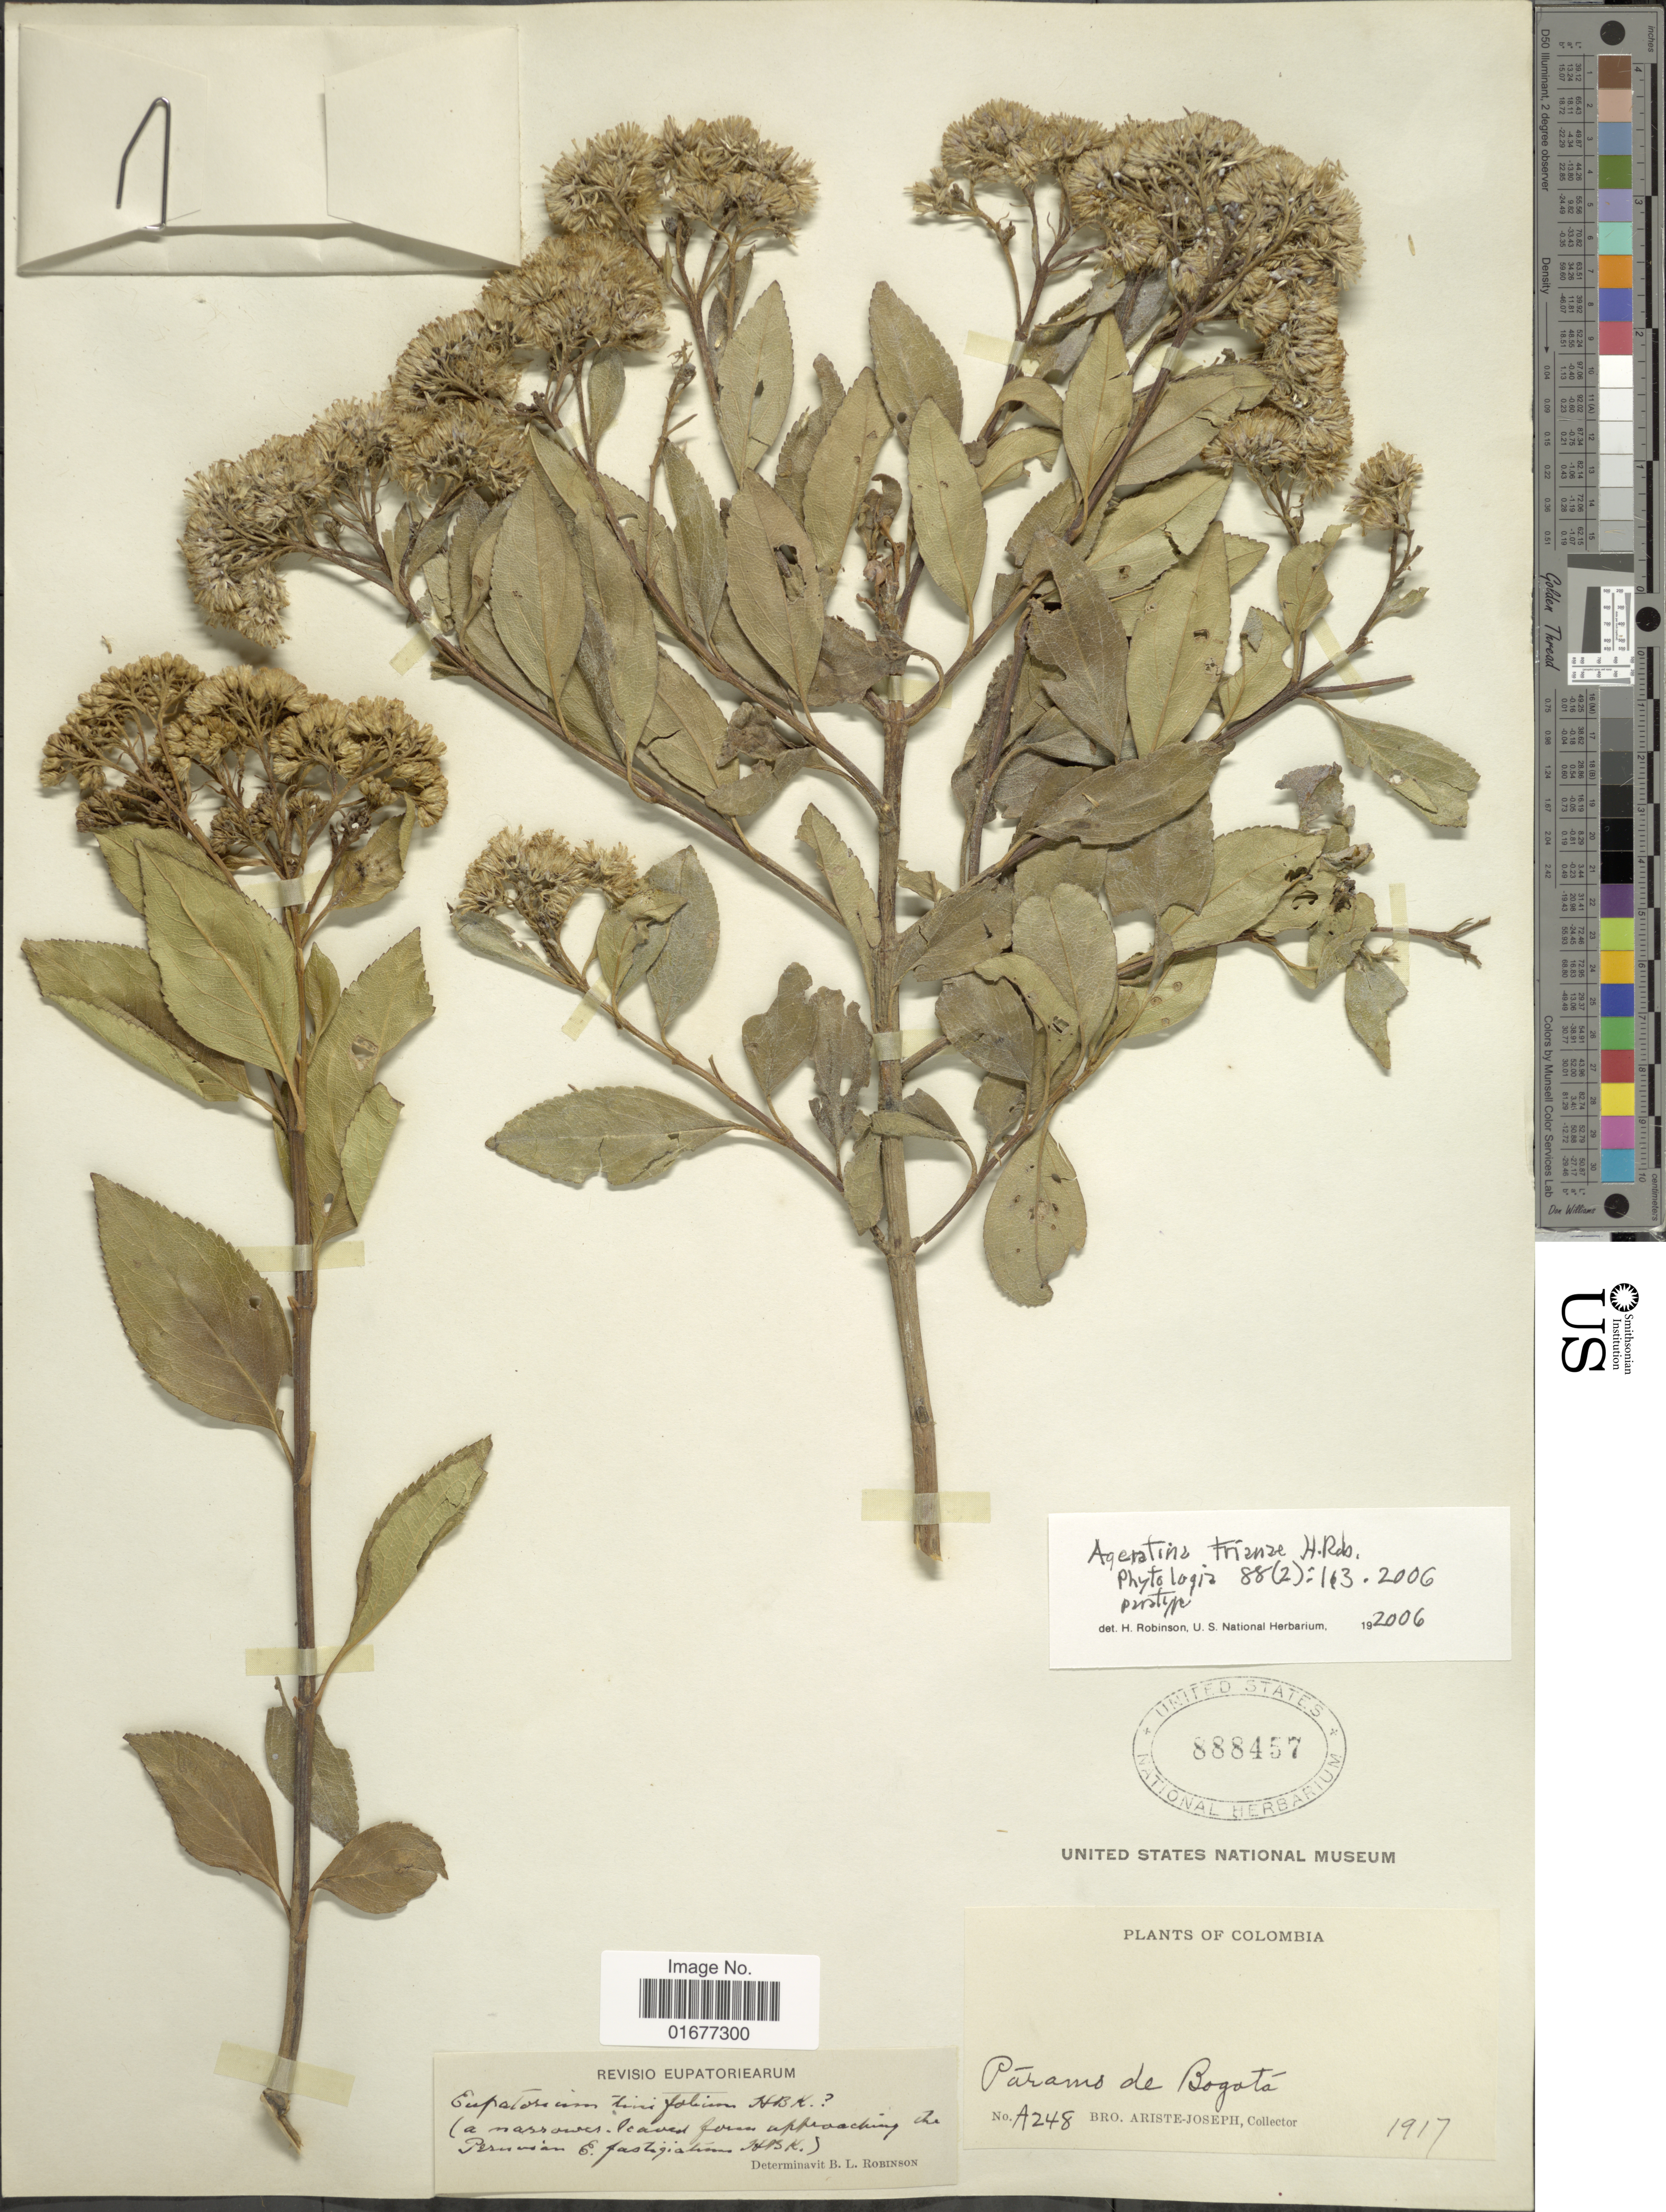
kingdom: Plantae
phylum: Tracheophyta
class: Magnoliopsida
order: Asterales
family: Asteraceae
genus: Ageratina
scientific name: Ageratina fastigiata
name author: (Kunth) R.M. King & H. Rob.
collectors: Bro. Ariste-Joseph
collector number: A248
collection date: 1917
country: Colombia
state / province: Bogota D.C.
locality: Patramo de Bogota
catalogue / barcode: US 888457